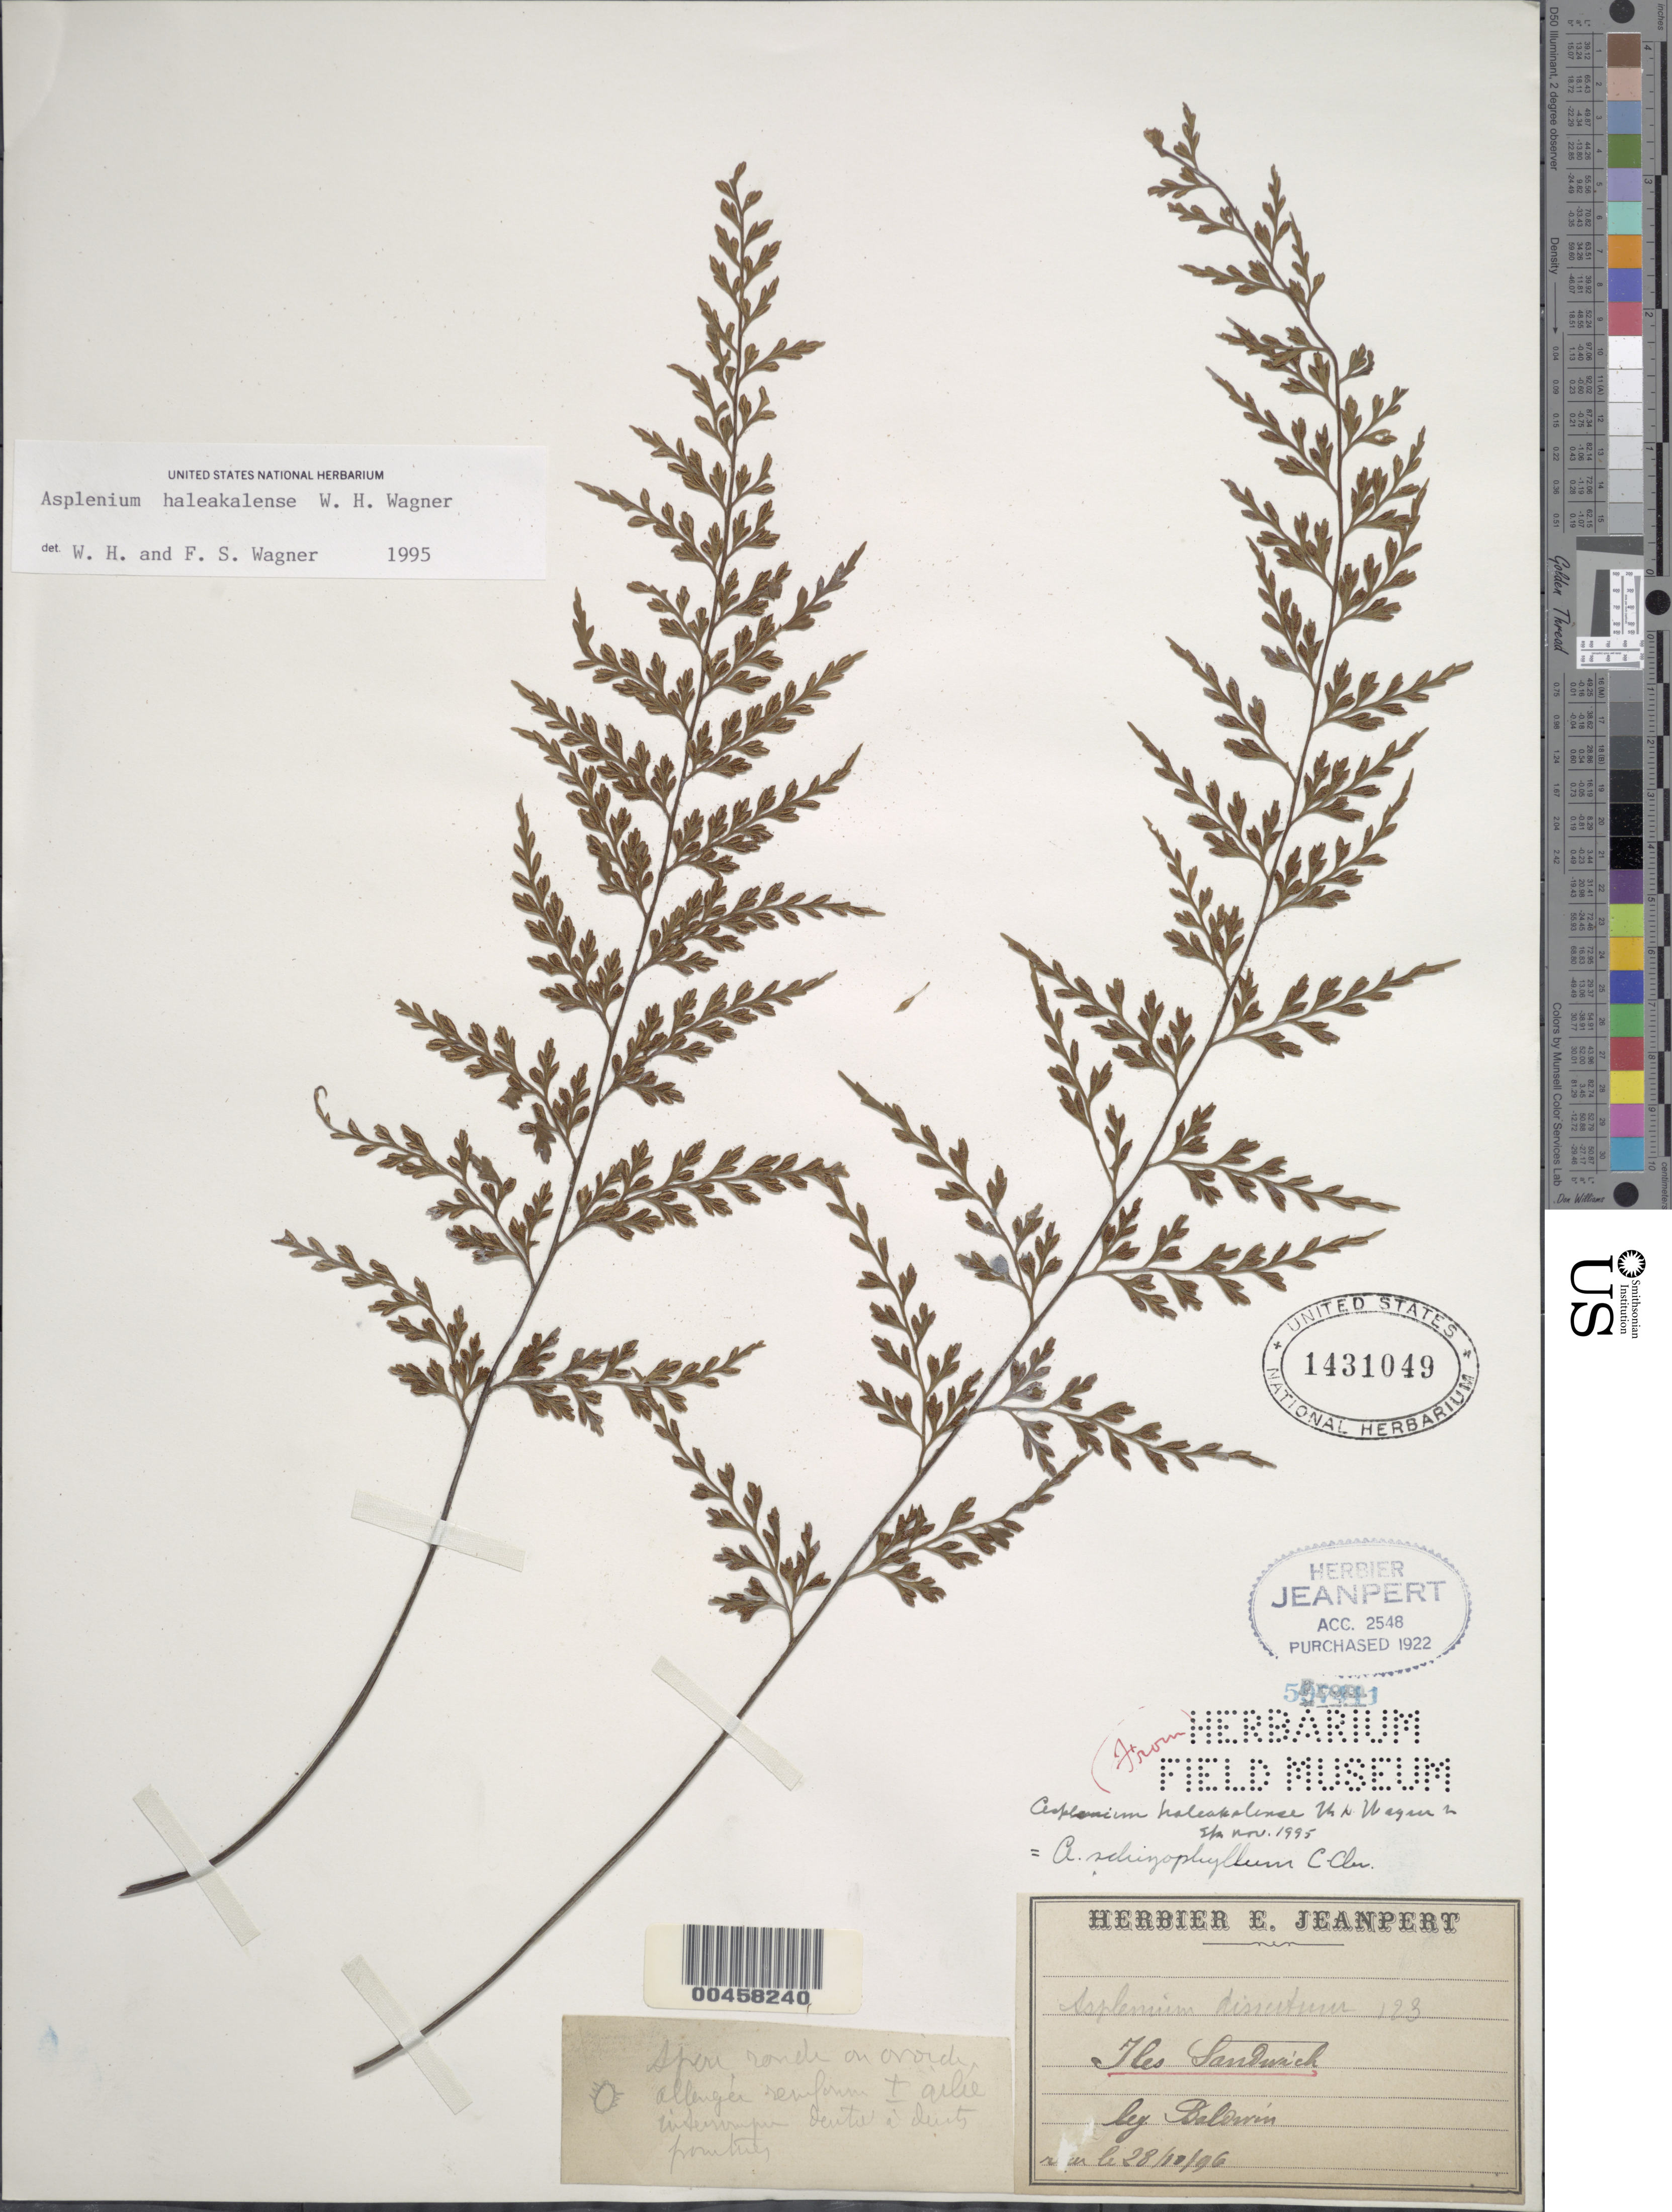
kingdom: Plantae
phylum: Tracheophyta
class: Polypodiopsida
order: Polypodiales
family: Aspleniaceae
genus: Asplenium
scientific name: Asplenium haleakalense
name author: W.H. Wagner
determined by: Wagner, W. L.; Wagner, F. S.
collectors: E. Jeanpert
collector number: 123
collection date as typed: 28 Oct 1896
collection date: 1896-10-28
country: United States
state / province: Hawaii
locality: Iles Sandwich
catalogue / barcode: US 1431049